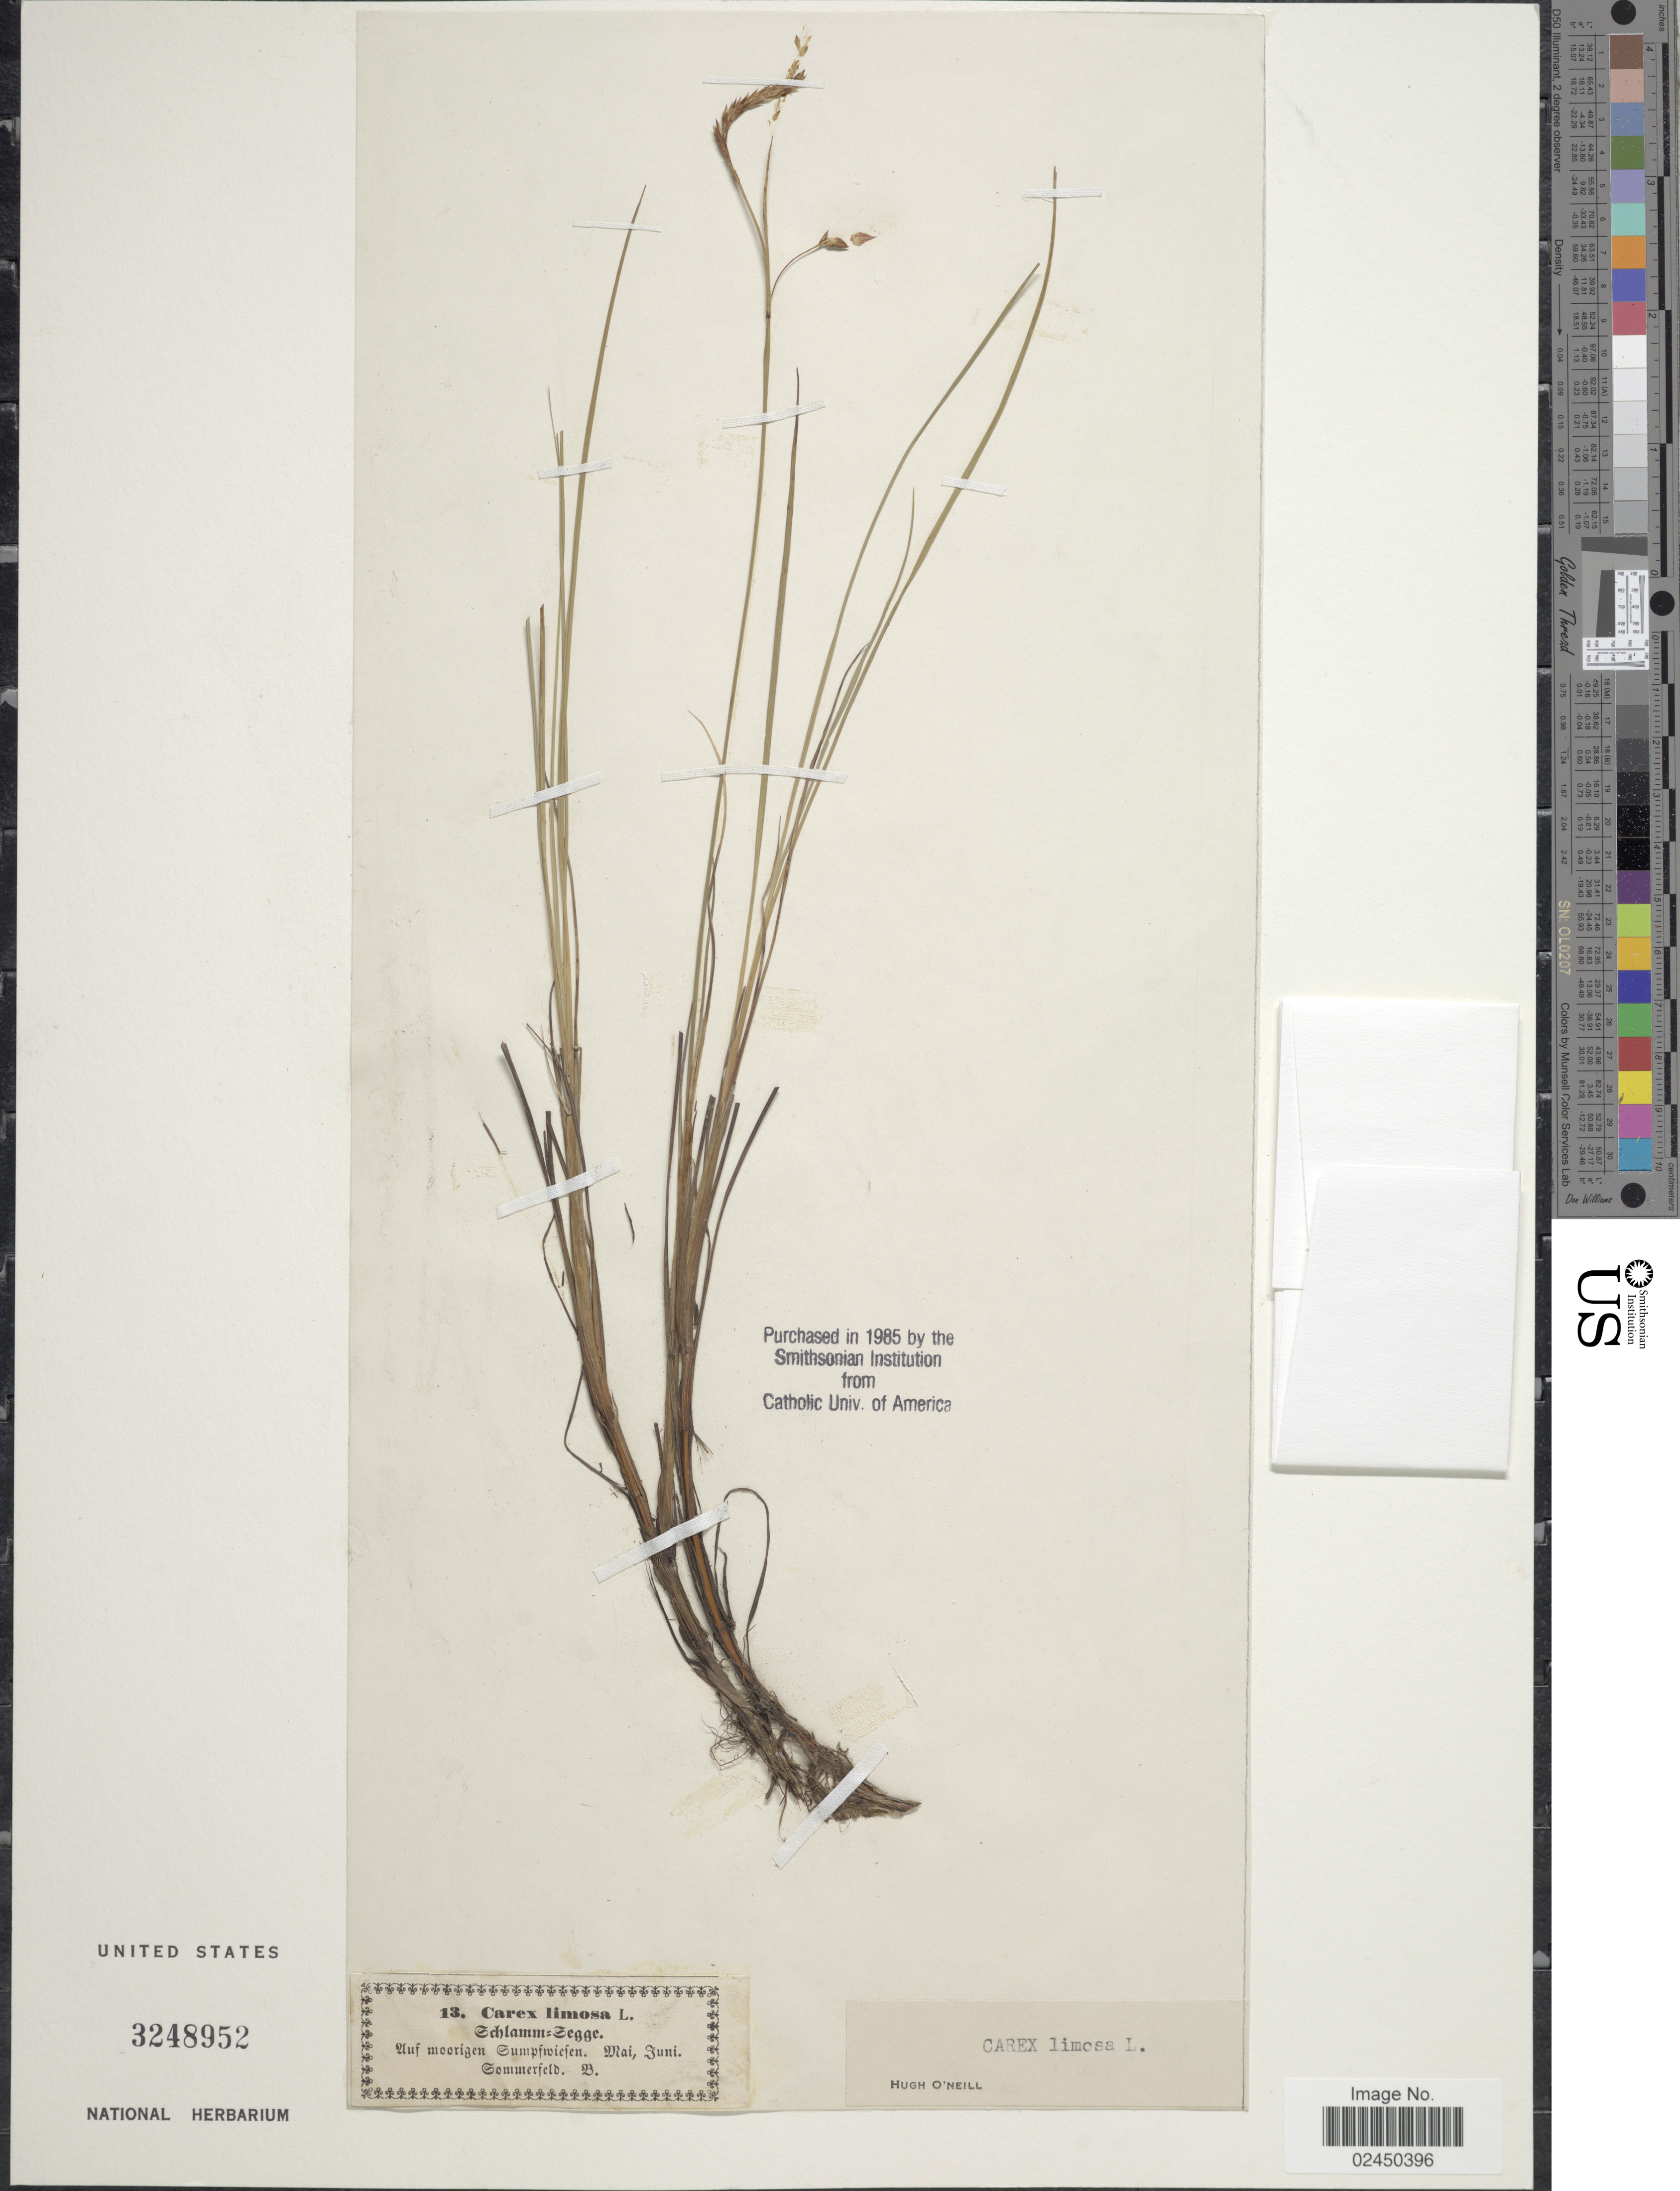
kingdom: Plantae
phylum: Tracheophyta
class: Liliopsida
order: Poales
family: Cyperaceae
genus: Carex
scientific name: Carex limosa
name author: L.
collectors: H. O'Neill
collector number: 13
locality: Tuf moorigen Gumpfwiefen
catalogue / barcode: US 3248952